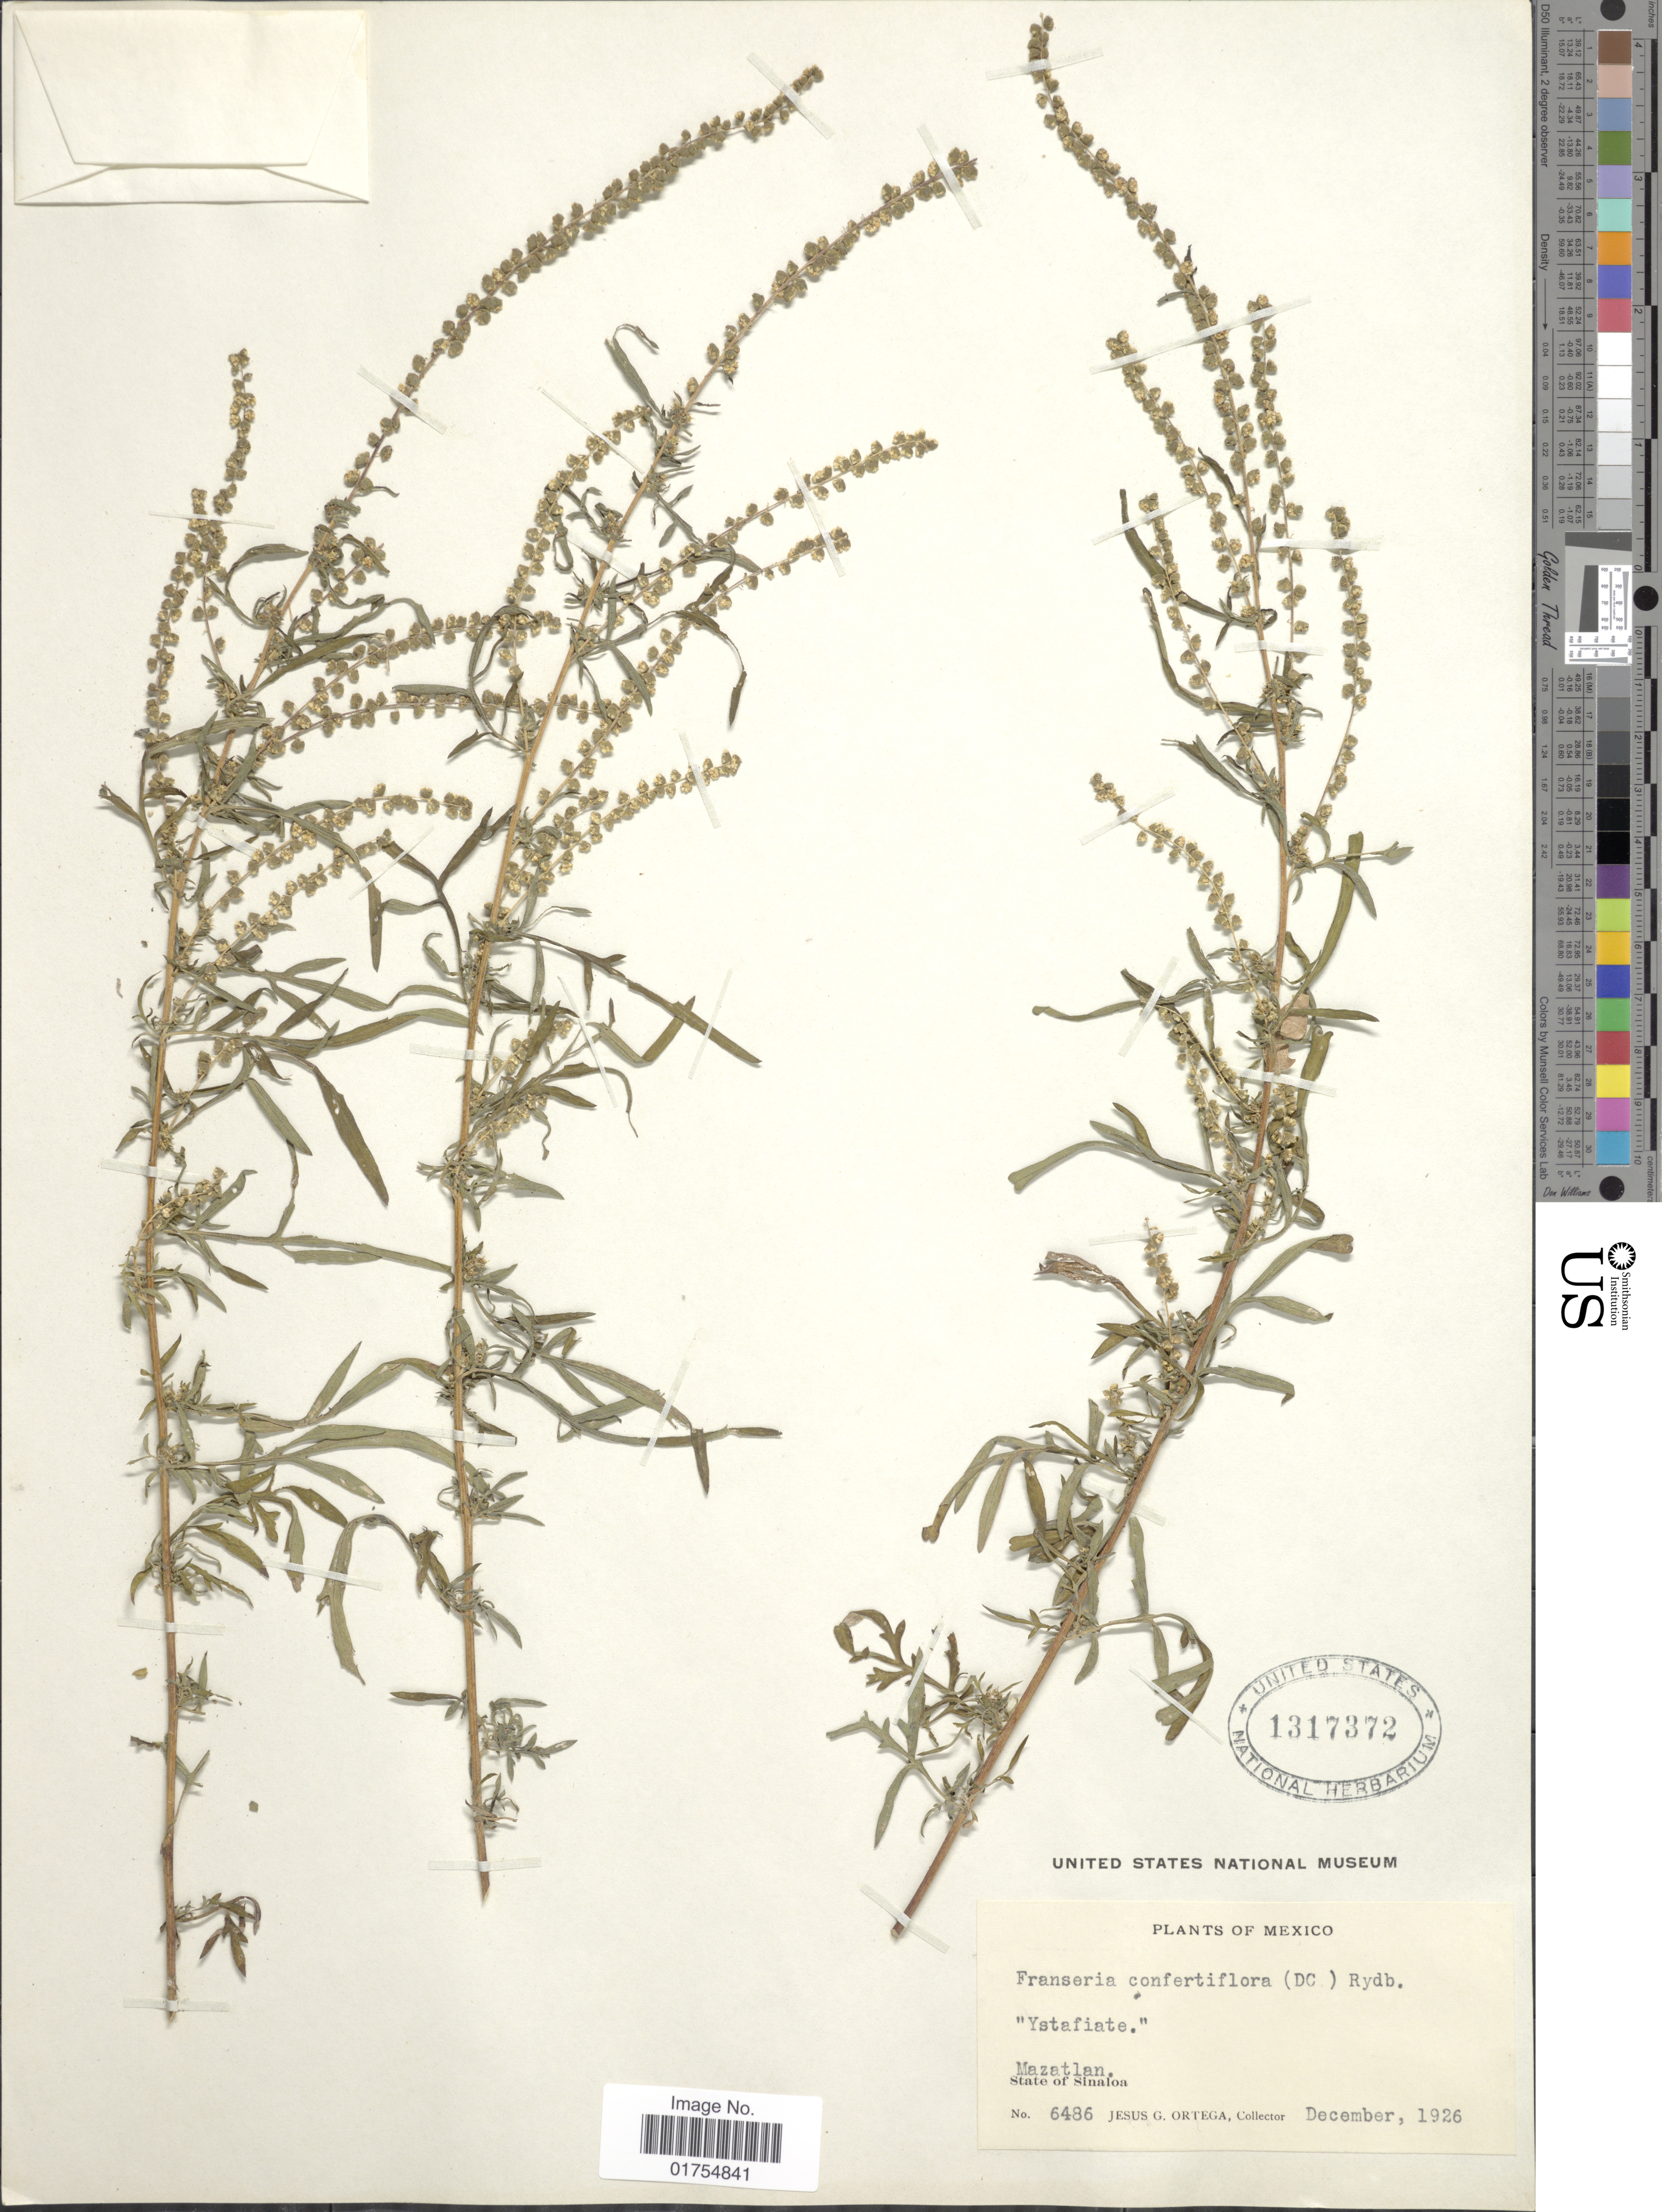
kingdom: Plantae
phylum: Tracheophyta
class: Magnoliopsida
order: Asterales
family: Asteraceae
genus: Franseria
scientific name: Franseria confertiflora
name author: (DC.) Rydb.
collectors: J. Ortega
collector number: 6486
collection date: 1926-12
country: Mexico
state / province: Sinaloa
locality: Mazatlan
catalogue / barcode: US 1317372